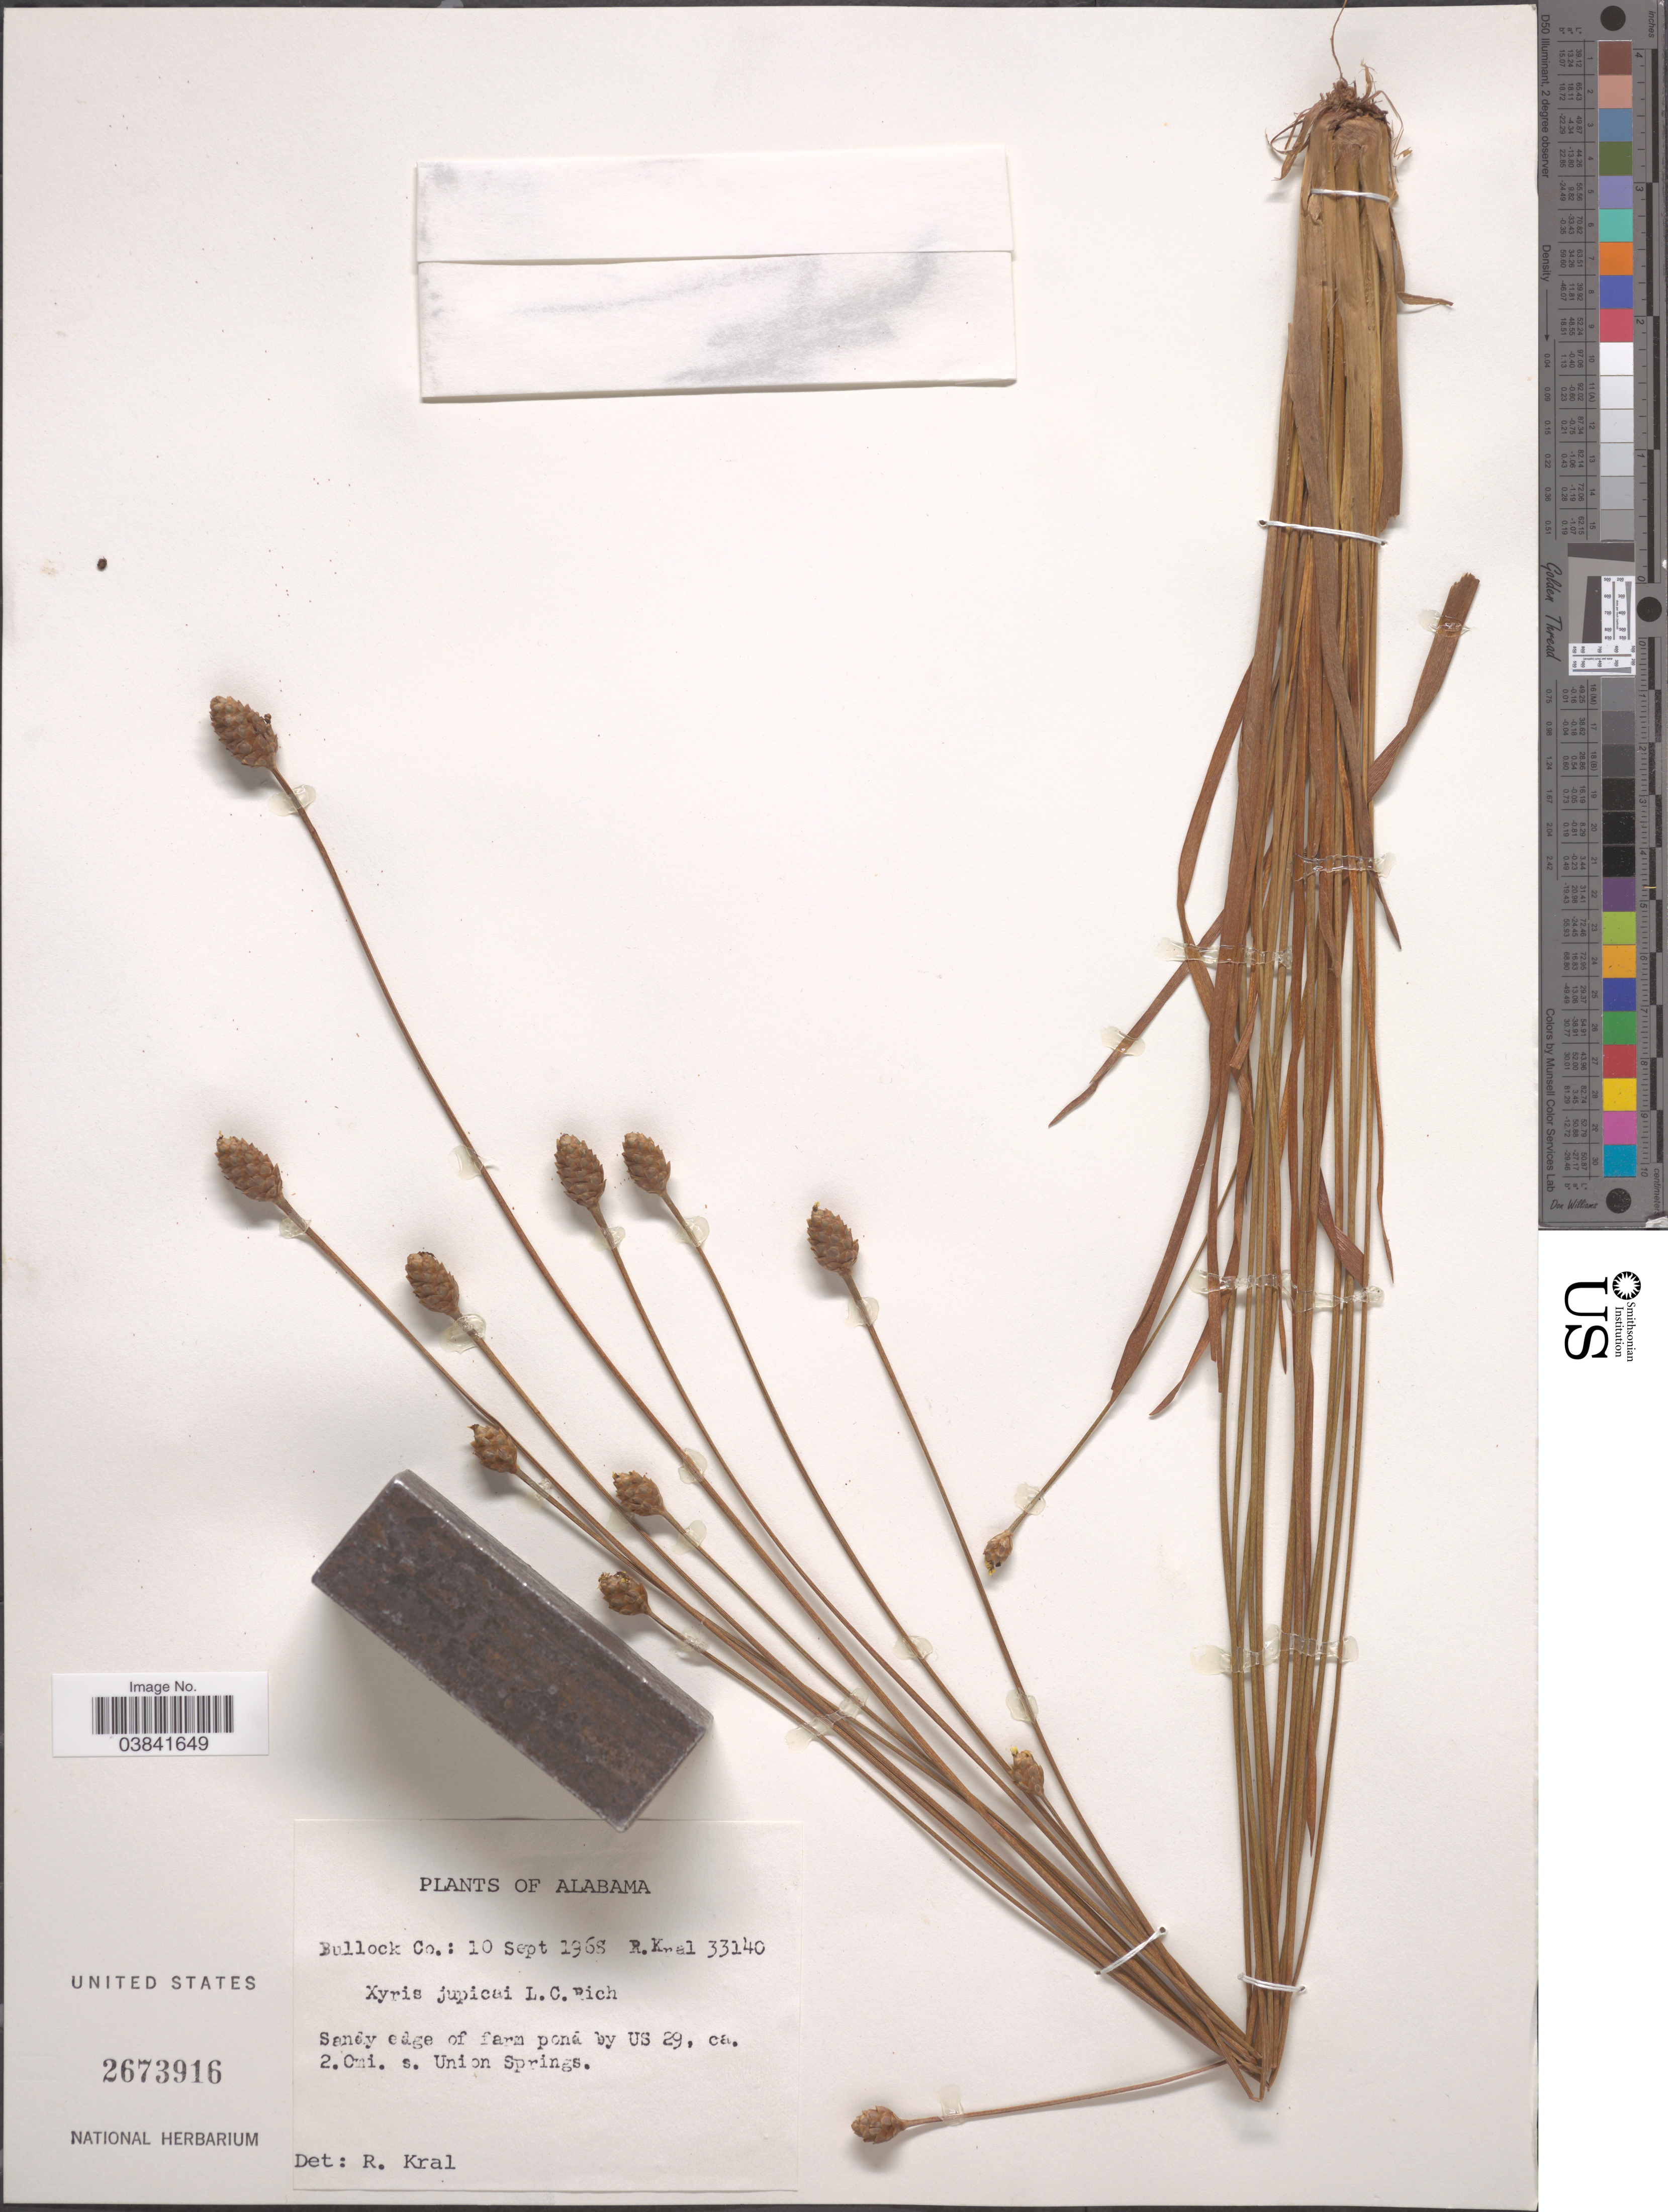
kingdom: Plantae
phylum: Tracheophyta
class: Liliopsida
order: Poales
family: Xyridaceae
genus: Xyris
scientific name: Xyris jupicai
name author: Rich.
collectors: R. Kral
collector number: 33140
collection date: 1968-09-10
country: United States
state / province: Alabama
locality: Bullock Co.: Sandy edge of farm pond by US 29, ca. 2. Omi. s. Union Springs.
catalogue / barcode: US 2673916